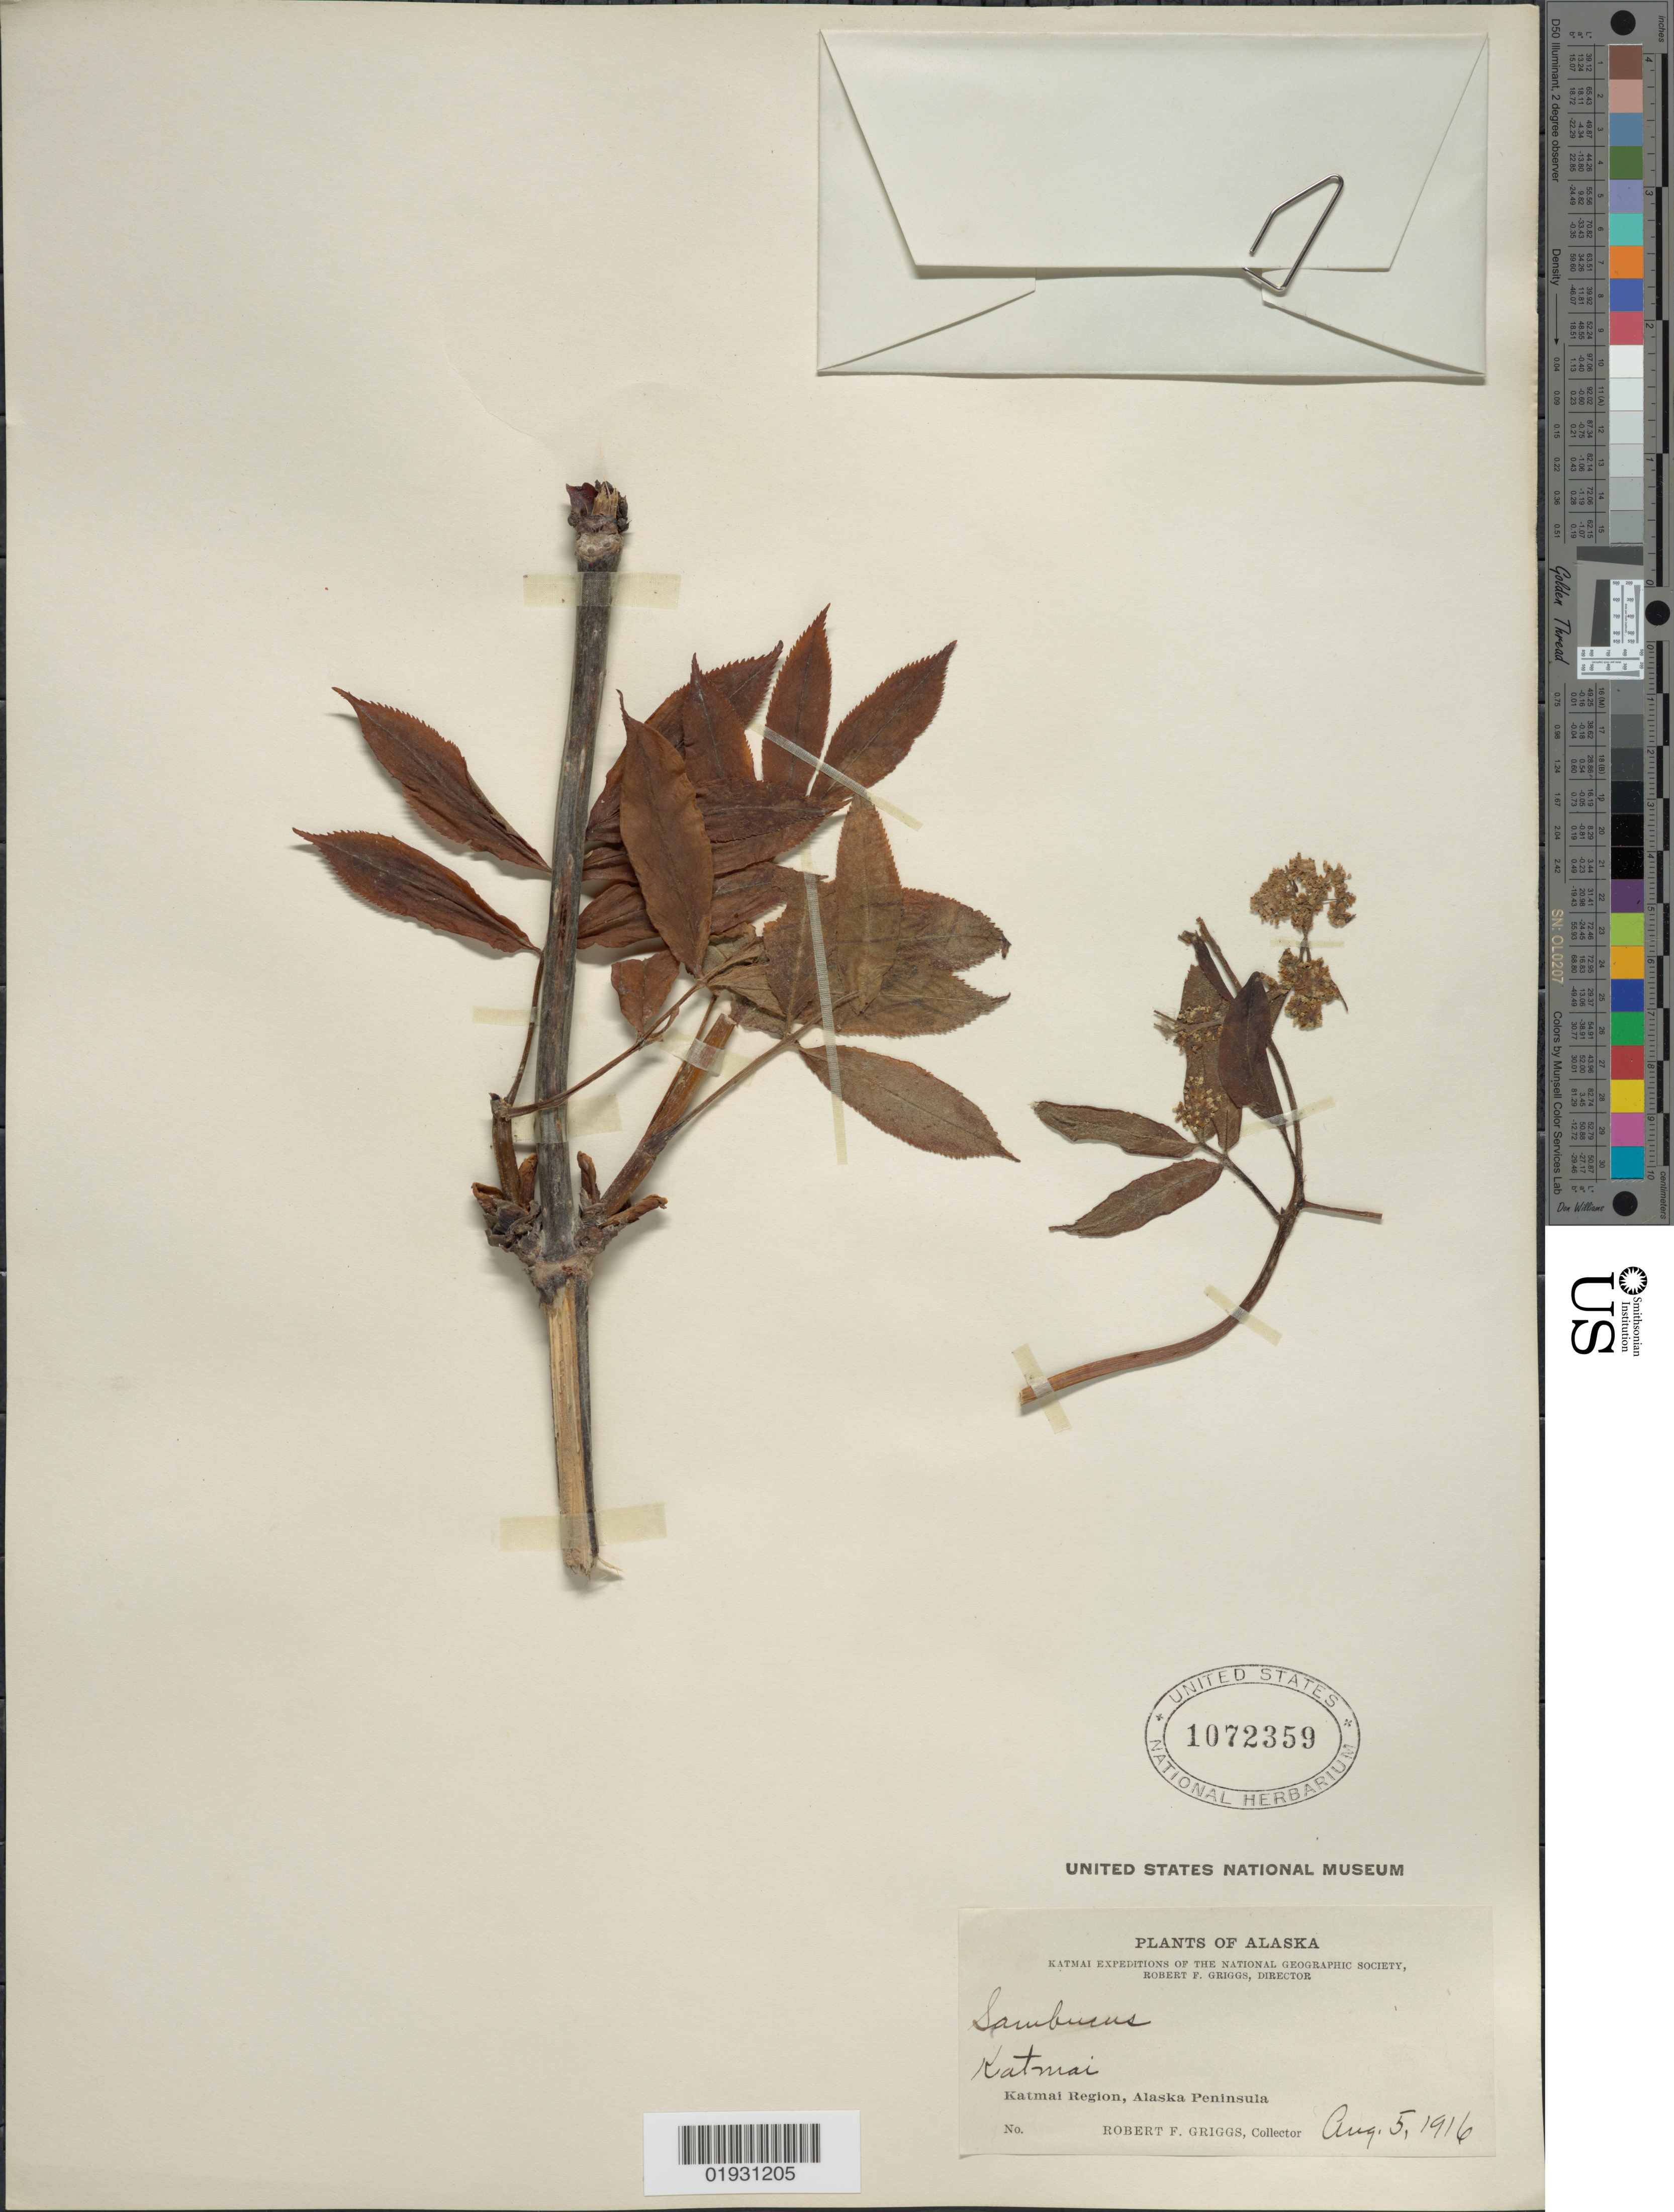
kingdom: Plantae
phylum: Tracheophyta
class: Magnoliopsida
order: Dipsacales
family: Viburnaceae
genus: Sambucus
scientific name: Sambucus pubens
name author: Michx.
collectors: R. F. Griggs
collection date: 1916-08-05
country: United States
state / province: Alaska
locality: Katmai. Katmai Region, Alaska Peninsula.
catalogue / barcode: US 1072359